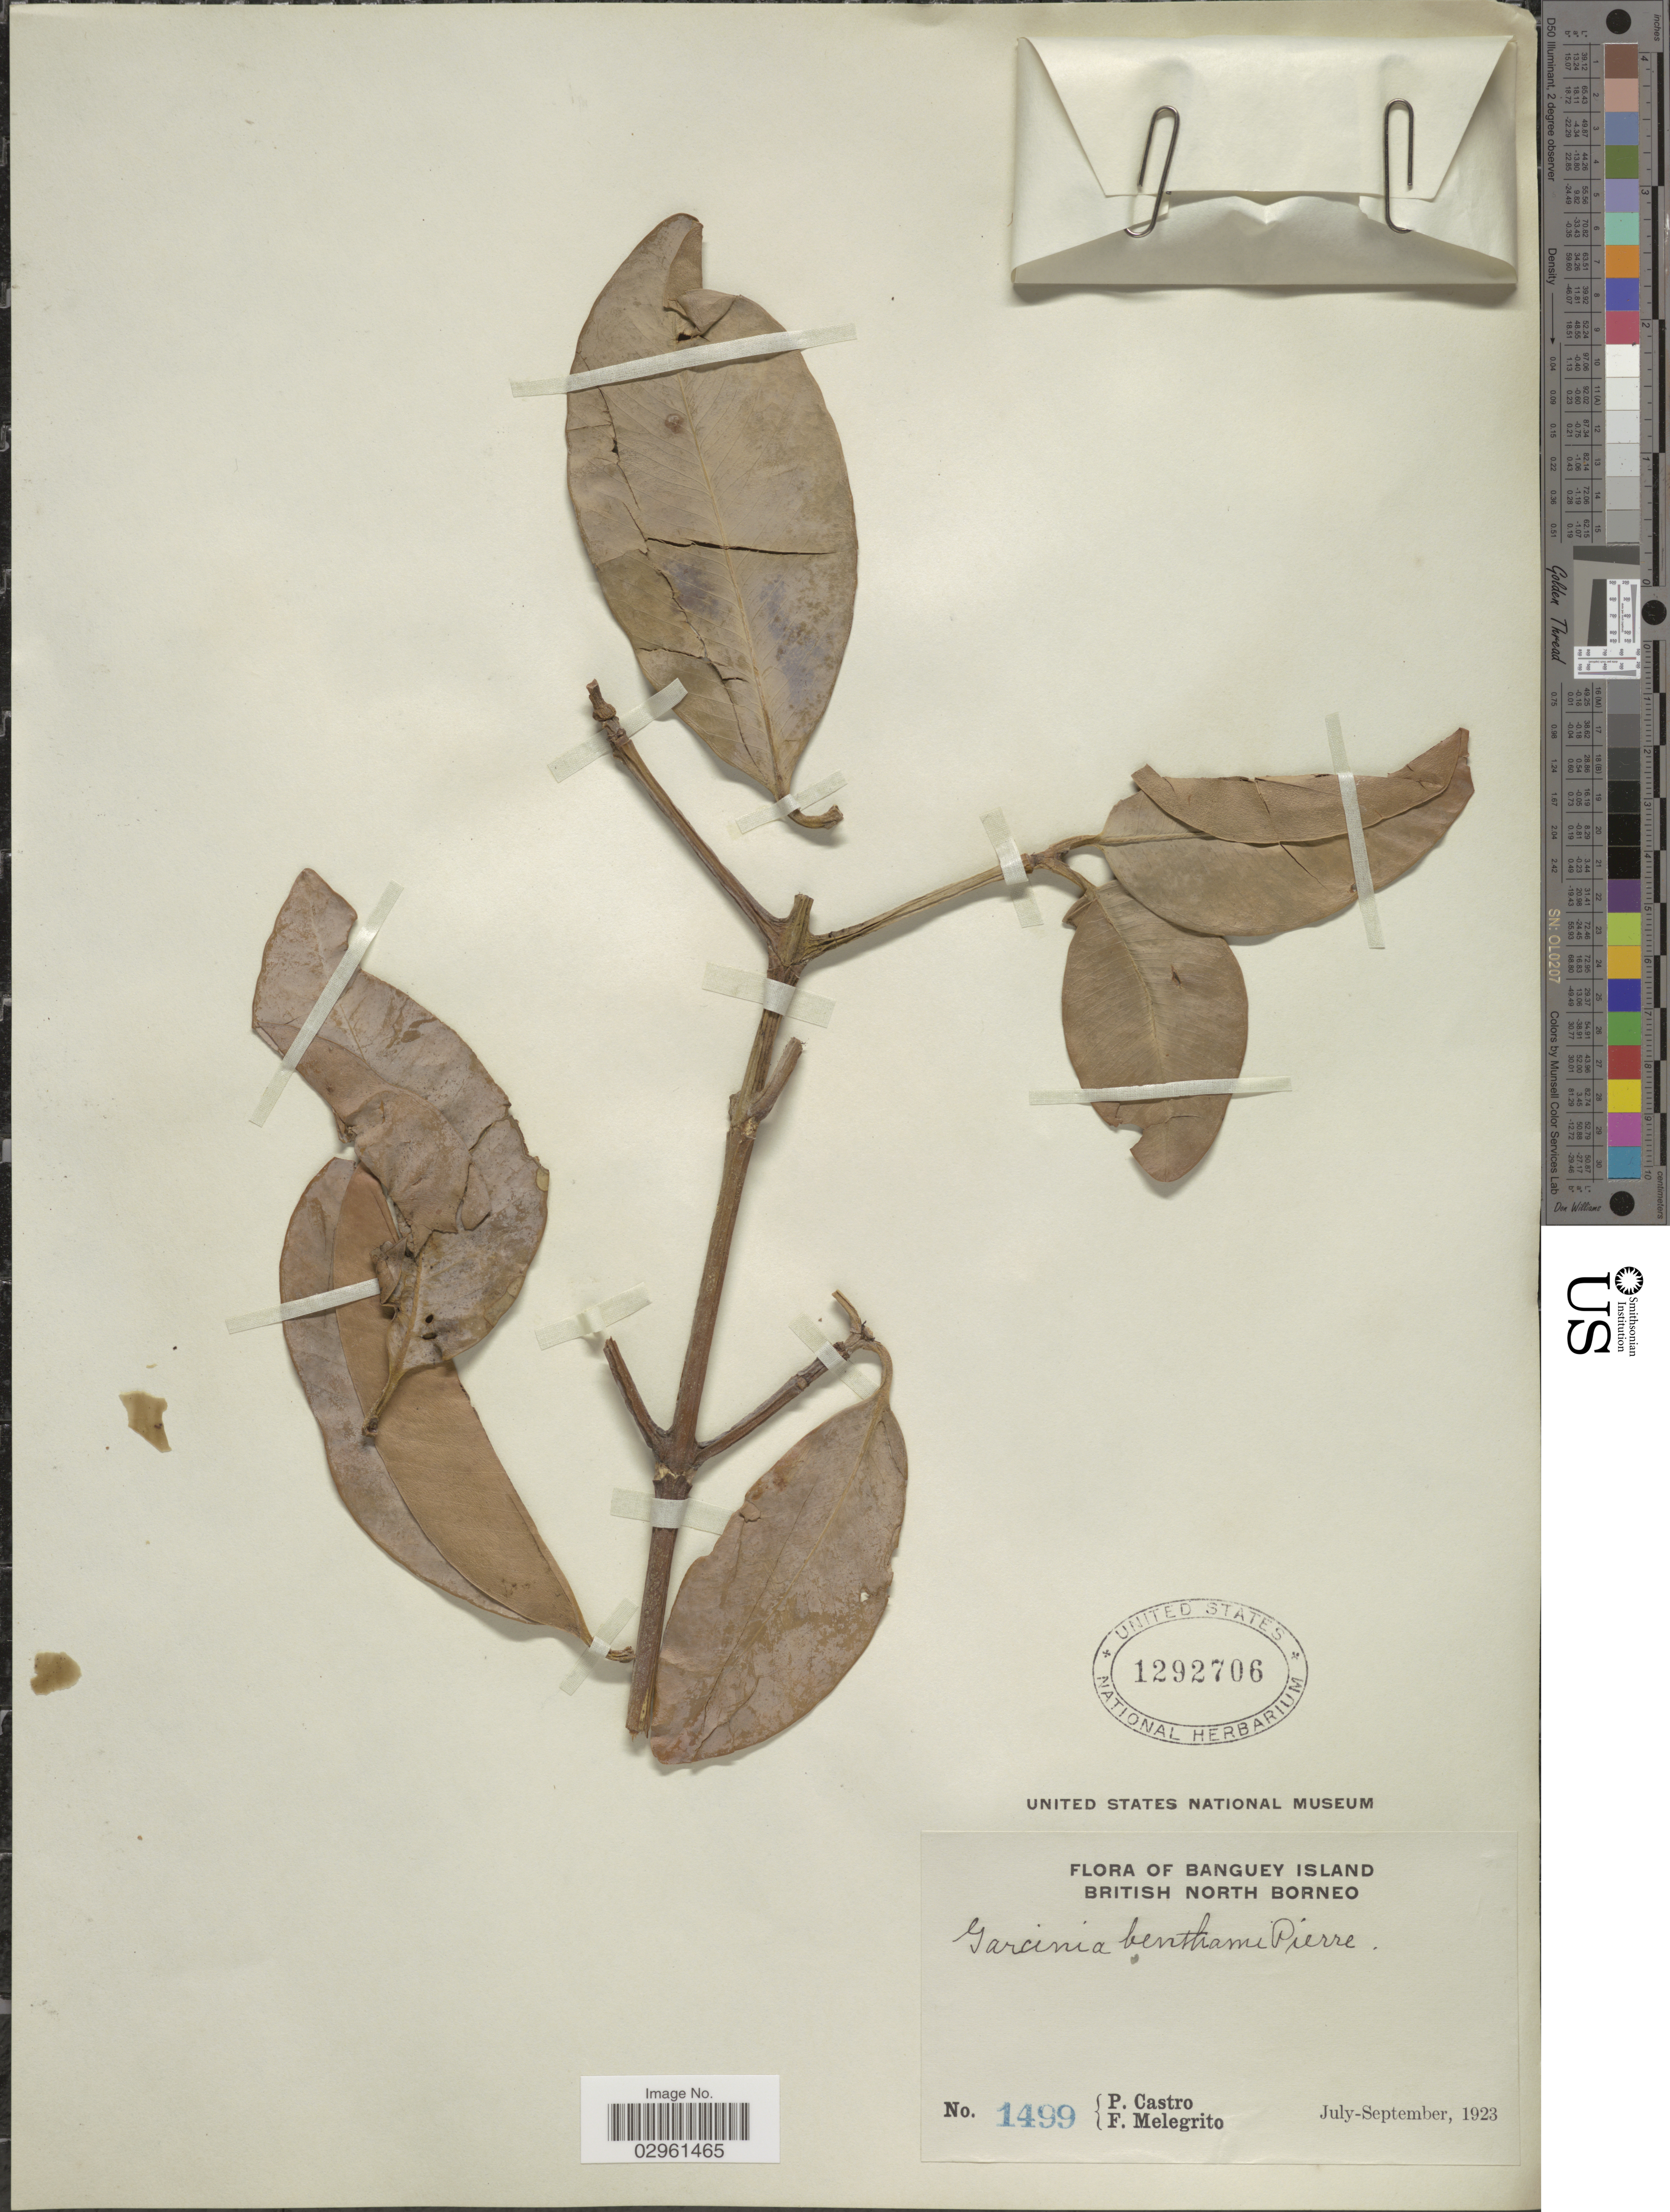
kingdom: Plantae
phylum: Tracheophyta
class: Magnoliopsida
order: Malpighiales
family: Clusiaceae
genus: Garcinia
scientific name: Garcinia benthamii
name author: Pierre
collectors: P. Castro & F. Melegrito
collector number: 1499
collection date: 1923-07/1923-09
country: Malaysia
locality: Banguey Island, British North Borneo.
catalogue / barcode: US 1292706